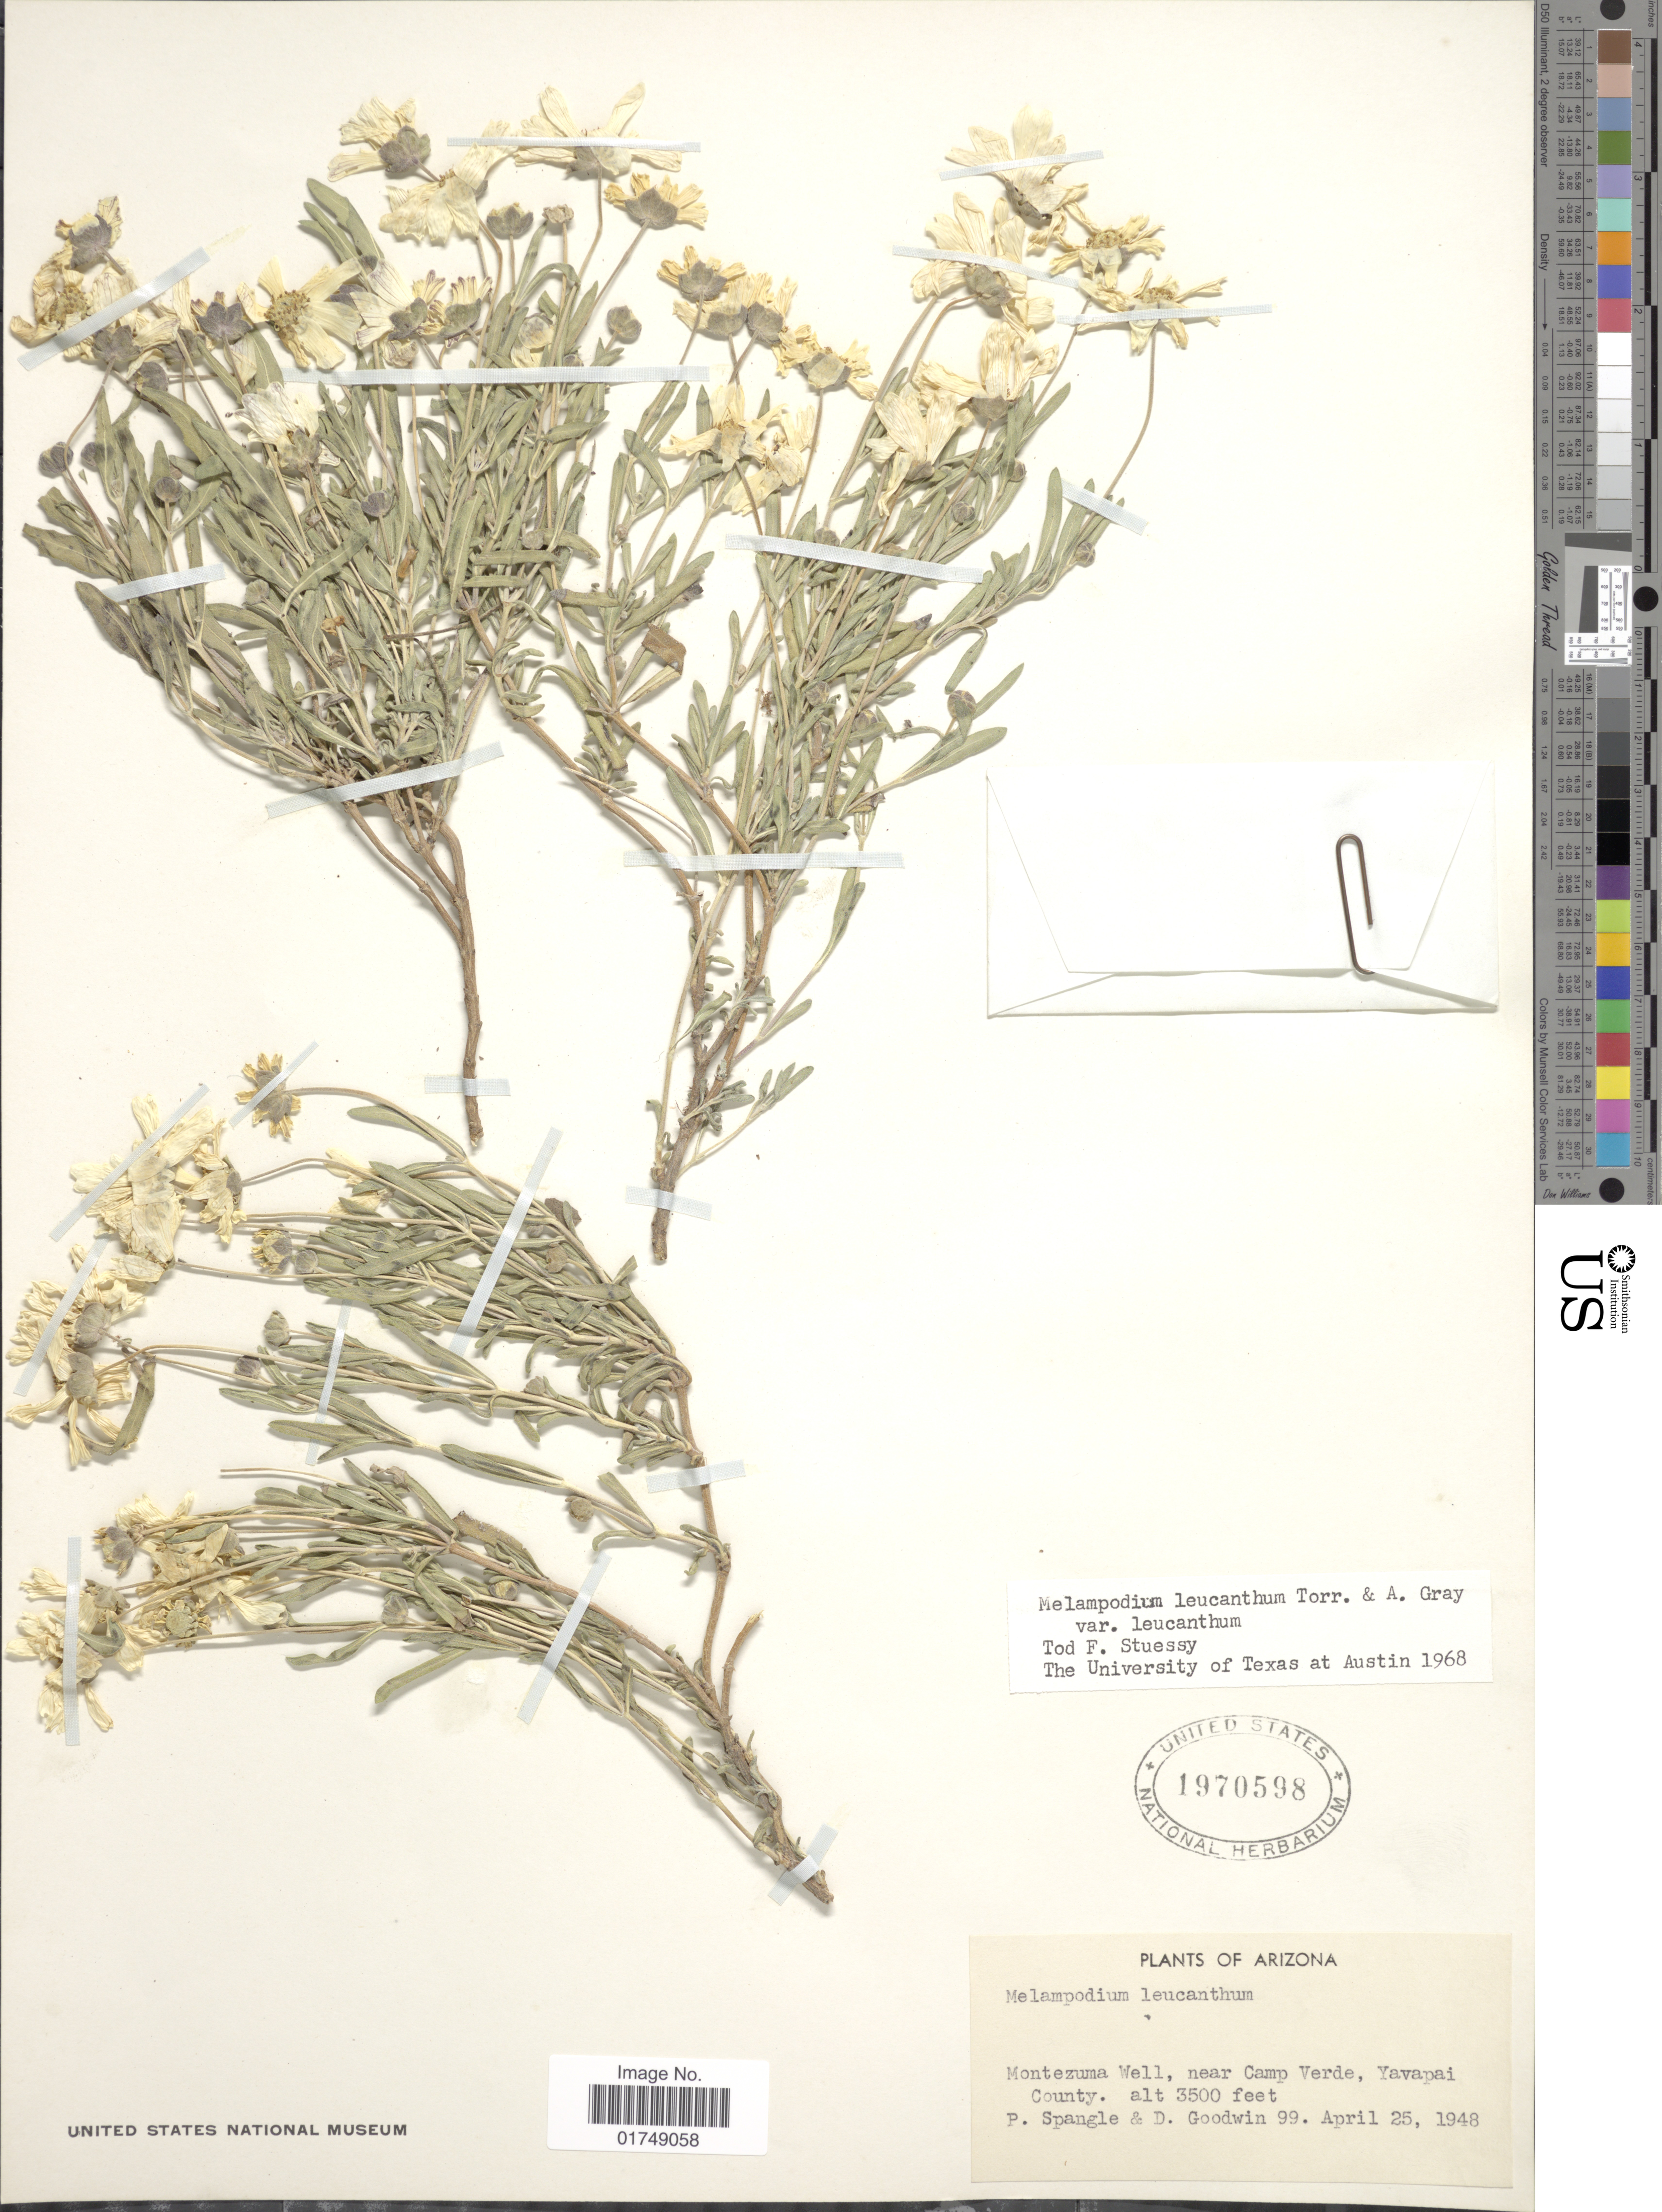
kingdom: Plantae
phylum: Tracheophyta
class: Magnoliopsida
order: Asterales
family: Asteraceae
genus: Melampodium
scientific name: Melampodium leucanthum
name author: Torr. & A. Gray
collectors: P. Spangle & D. Goodwin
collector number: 99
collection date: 1948-04-25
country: United States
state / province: Arizona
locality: Montezuma Well, near Camp Verde, Yavapai County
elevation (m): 1067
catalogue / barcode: US 1970598